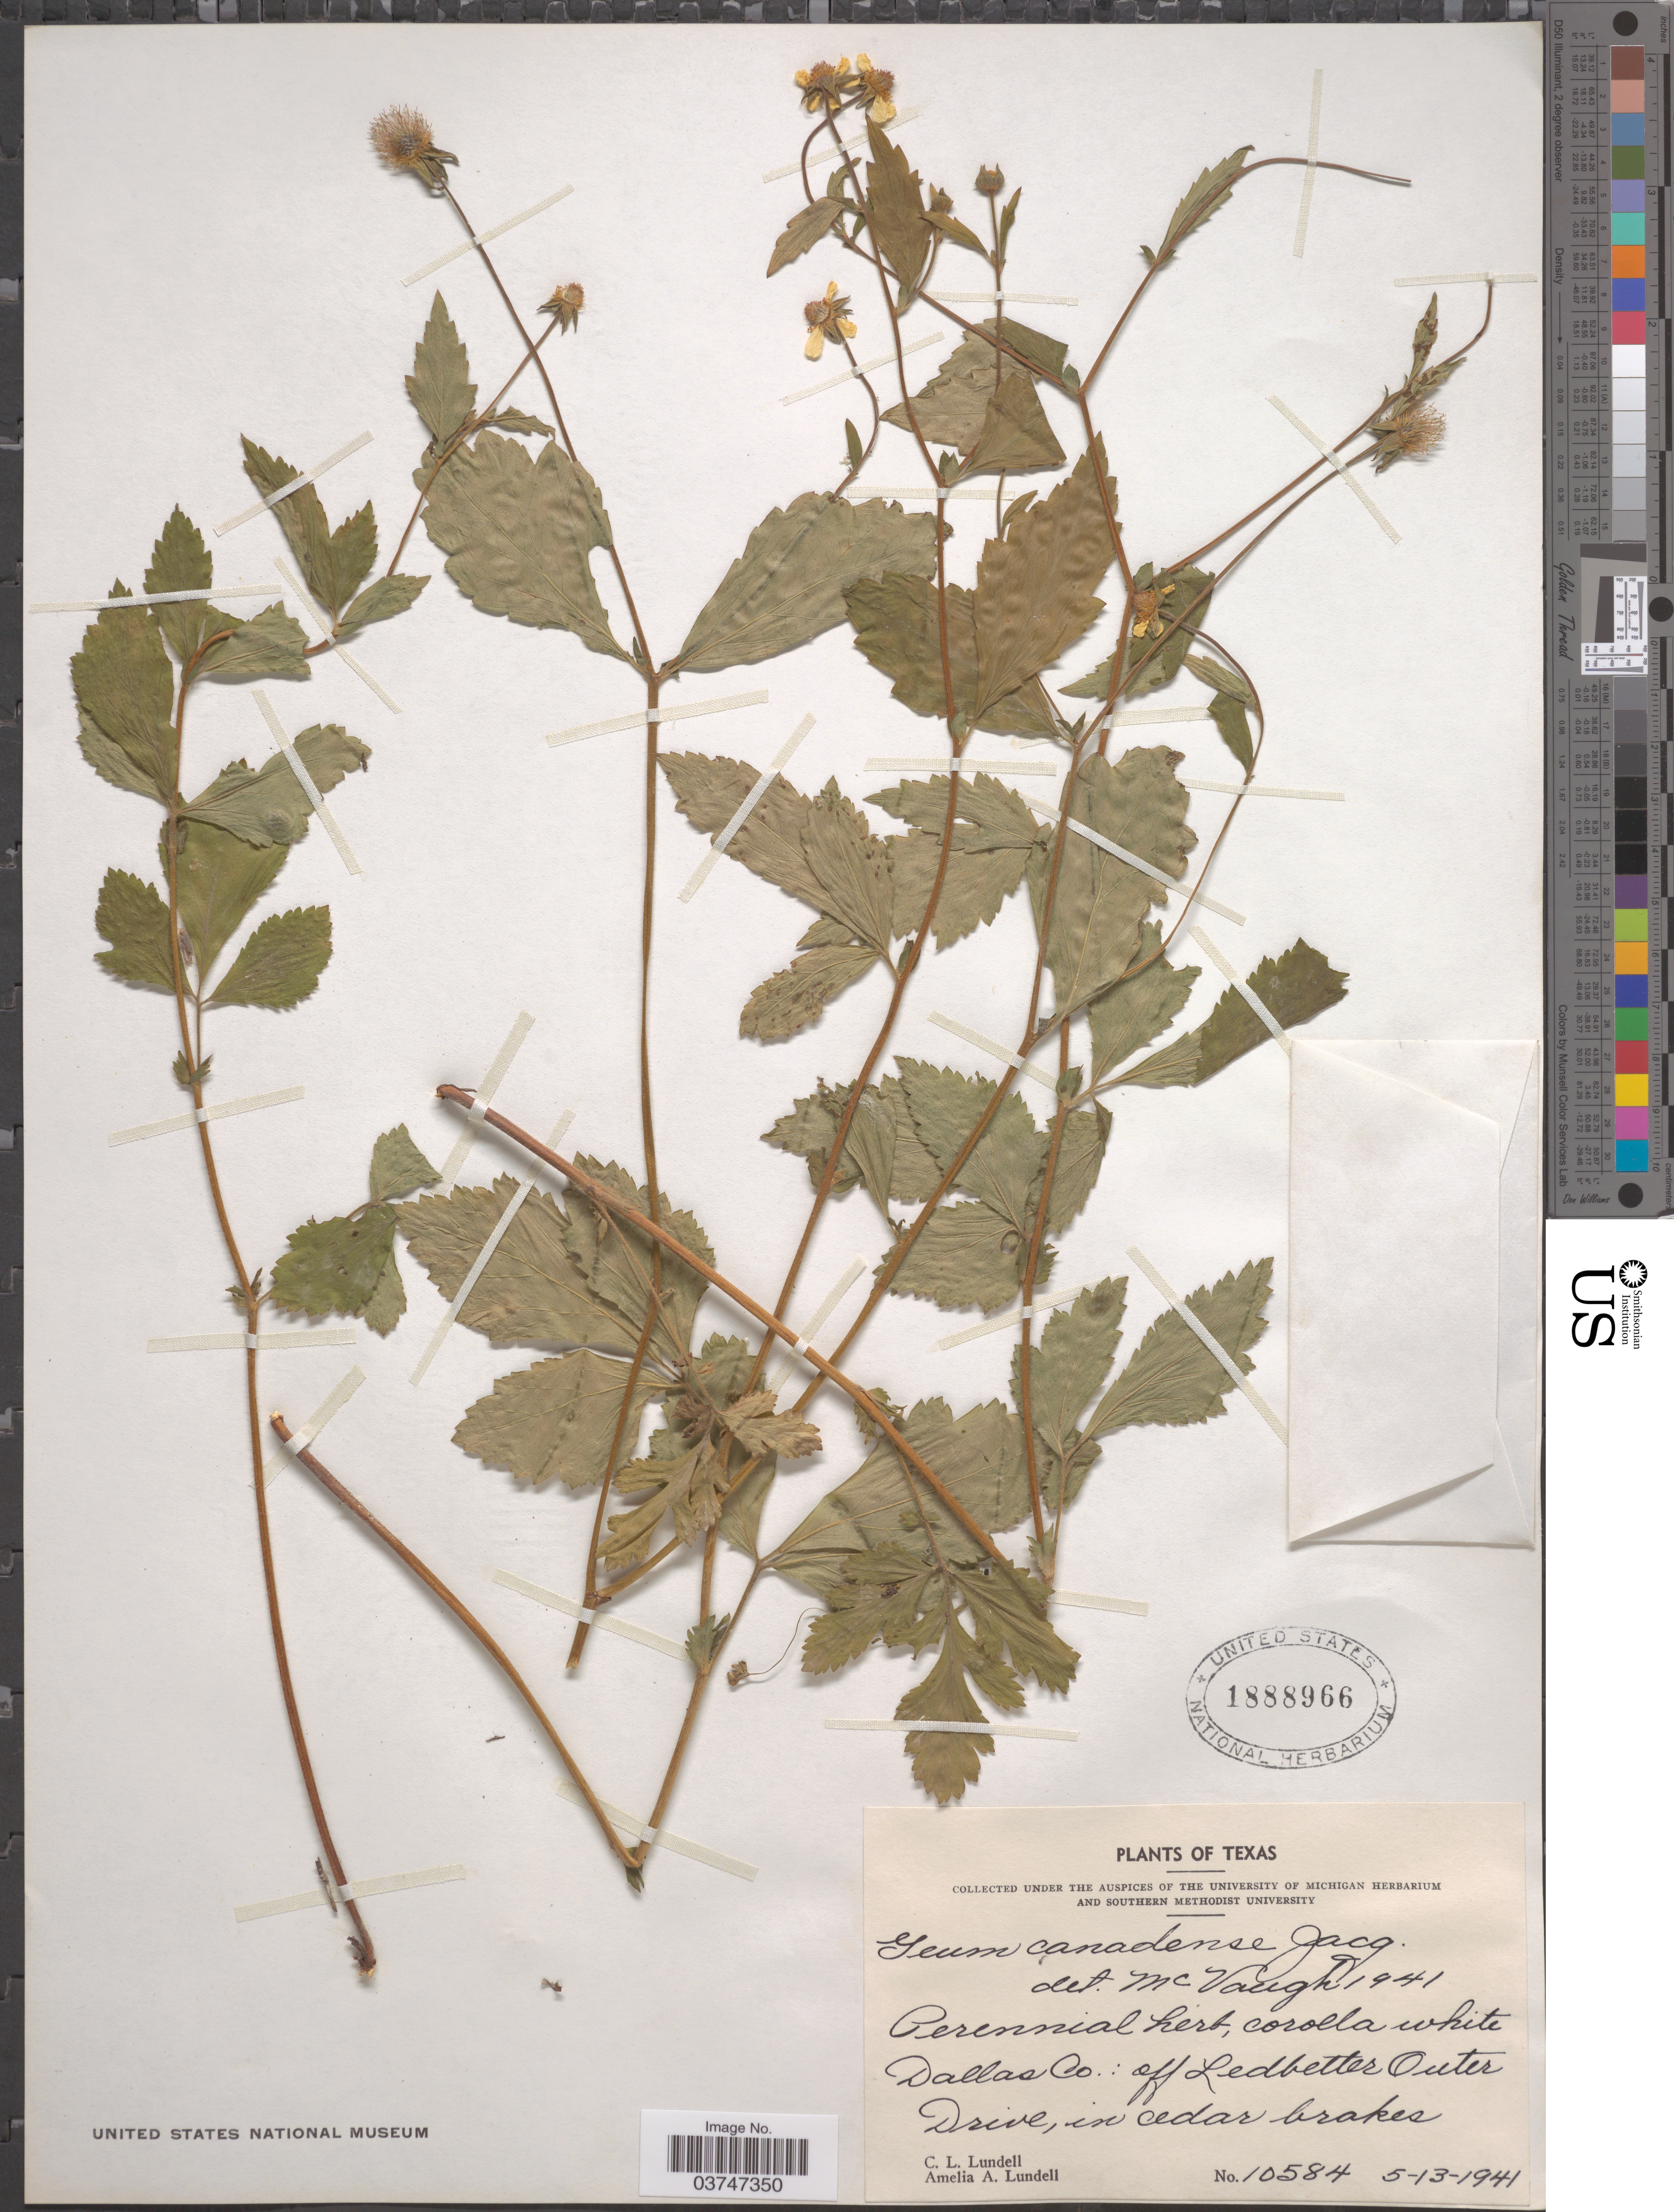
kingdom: Plantae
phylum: Tracheophyta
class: Magnoliopsida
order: Rosales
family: Rosaceae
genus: Geum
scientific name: Geum canadense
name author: Jacq.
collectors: C. L. Lundell & A. A. Lundell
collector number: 10584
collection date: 1941-05-13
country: United States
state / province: Texas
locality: Dallas Co.: off Ledbetter Outer Drive.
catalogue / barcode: US 1888966